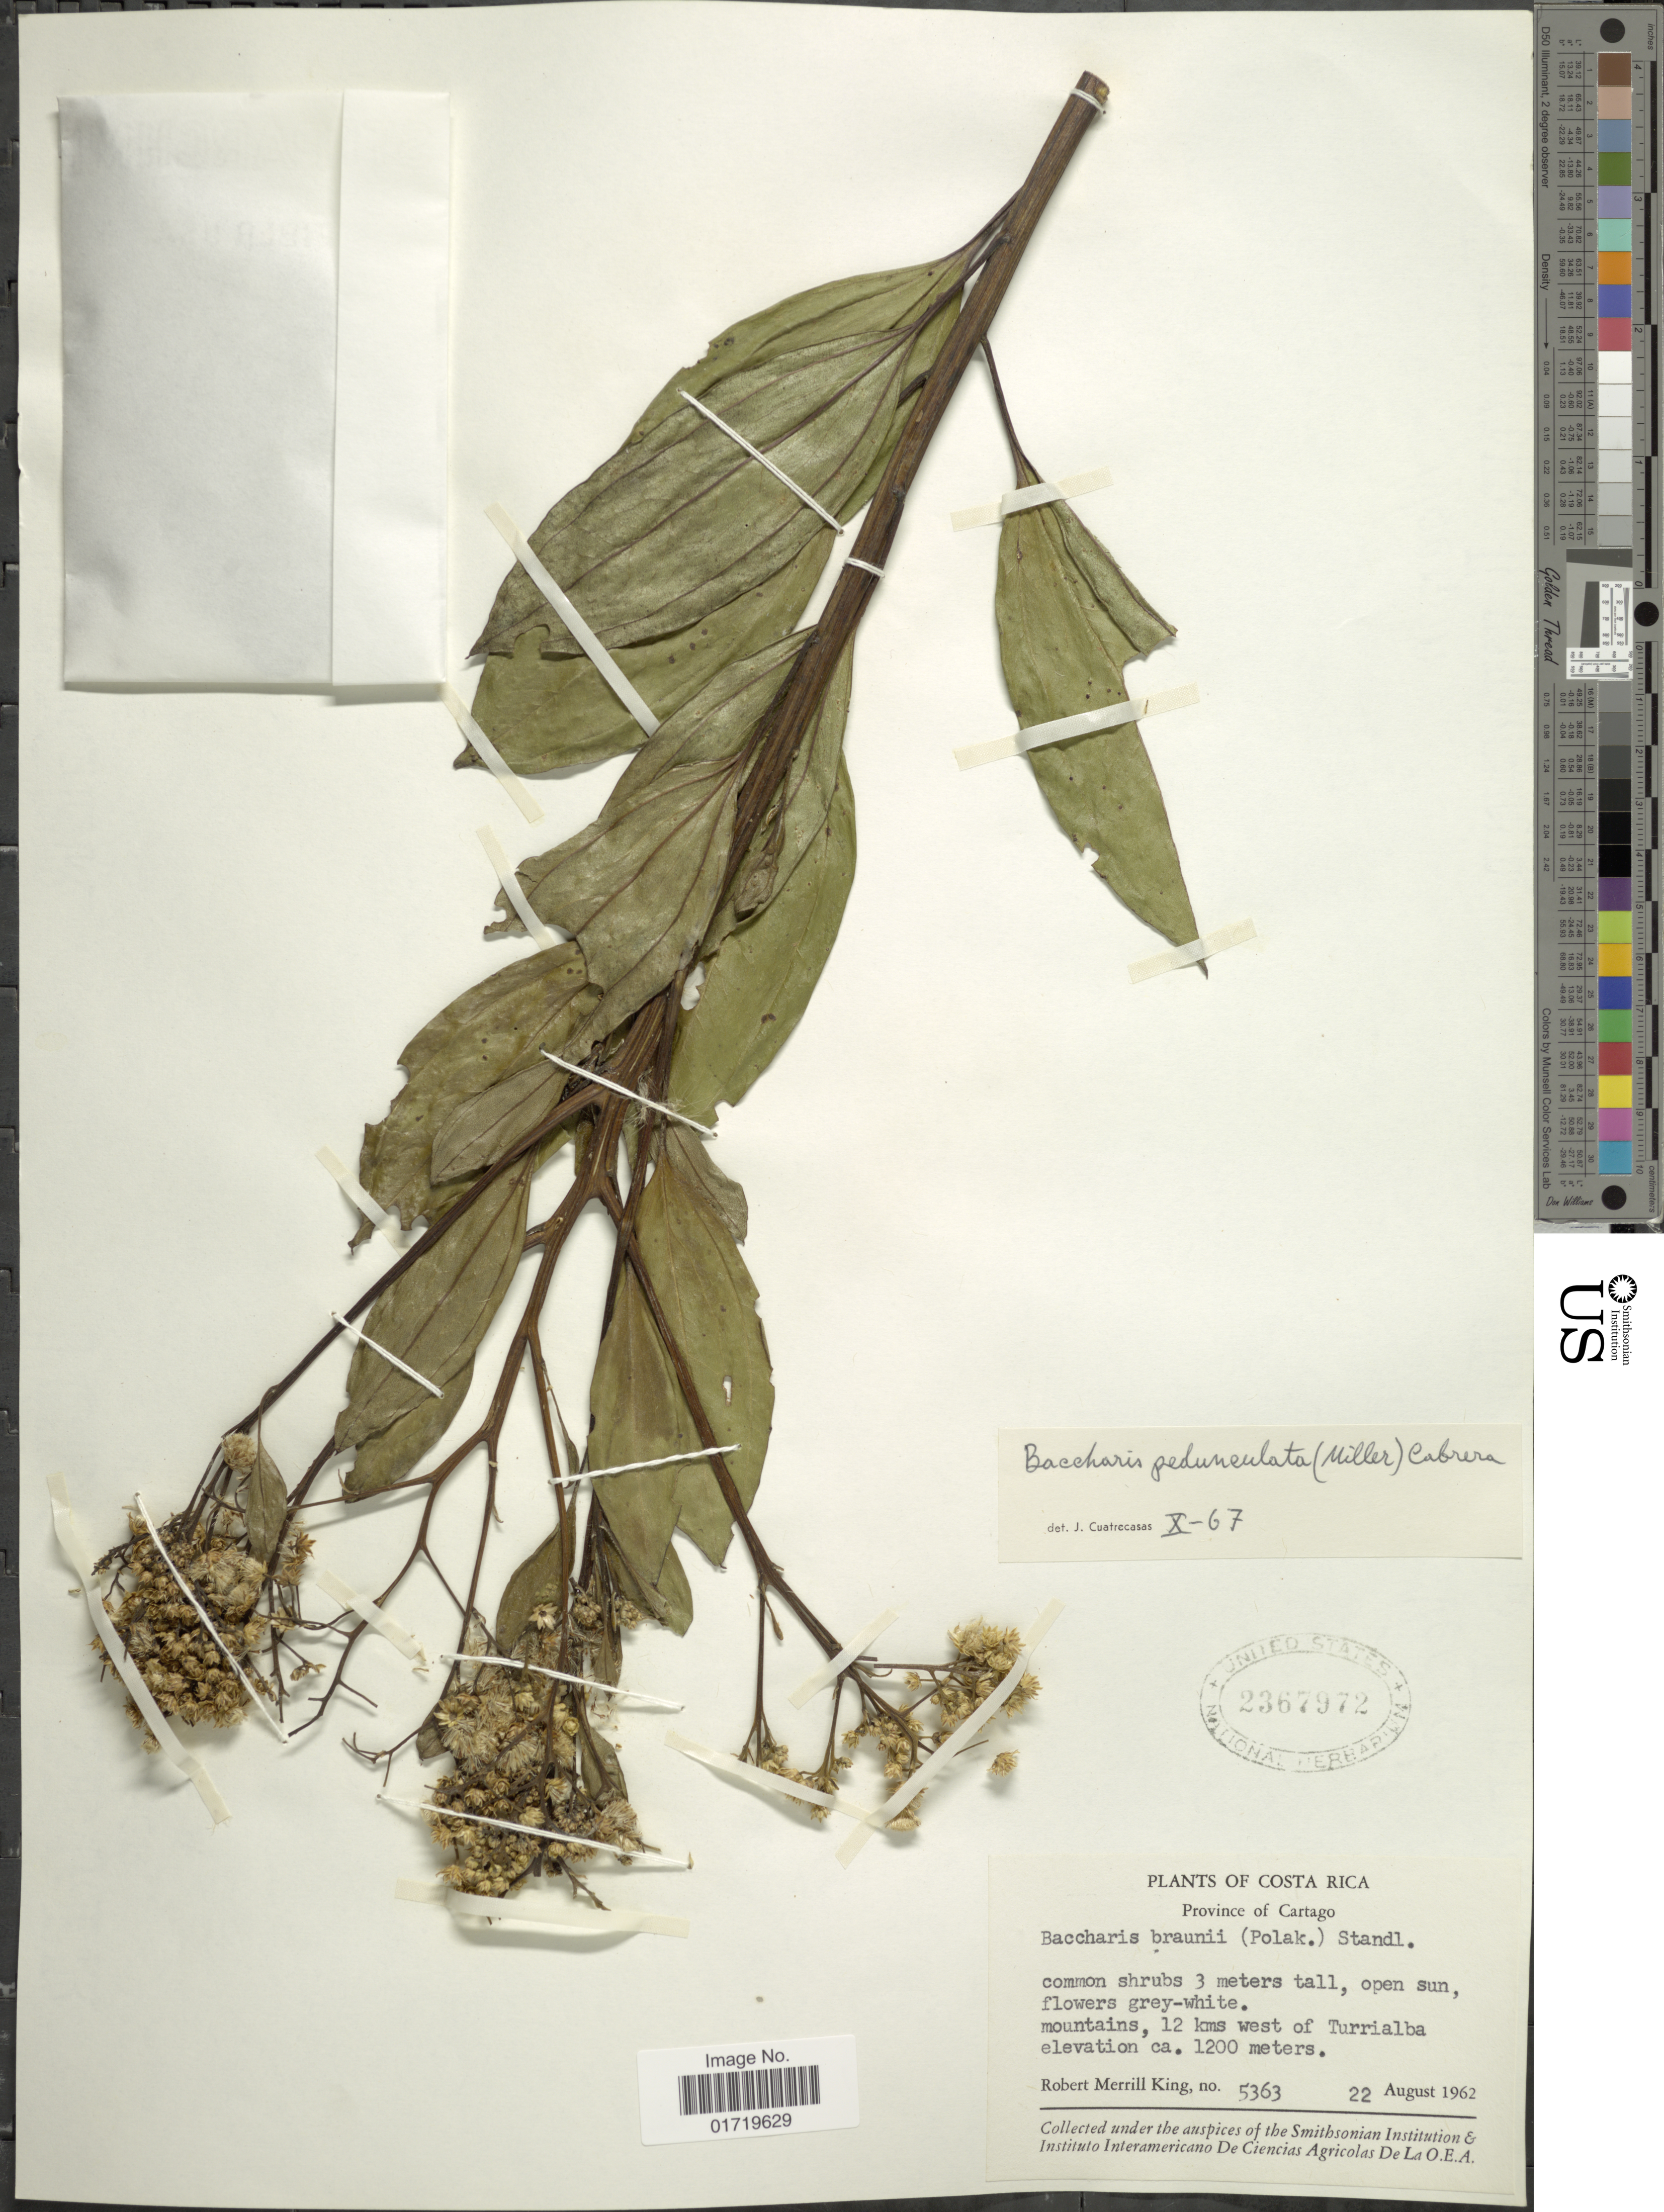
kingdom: Plantae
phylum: Tracheophyta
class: Magnoliopsida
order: Asterales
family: Asteraceae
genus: Baccharis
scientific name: Baccharis pedunculata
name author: (Mill.) Cabrera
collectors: R. M. King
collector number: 5363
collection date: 1962-08-22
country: Costa Rica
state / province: Cartago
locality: Province of Cartago, Mountains, 12 kms west of Turrialba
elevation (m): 1200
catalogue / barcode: US 2367972